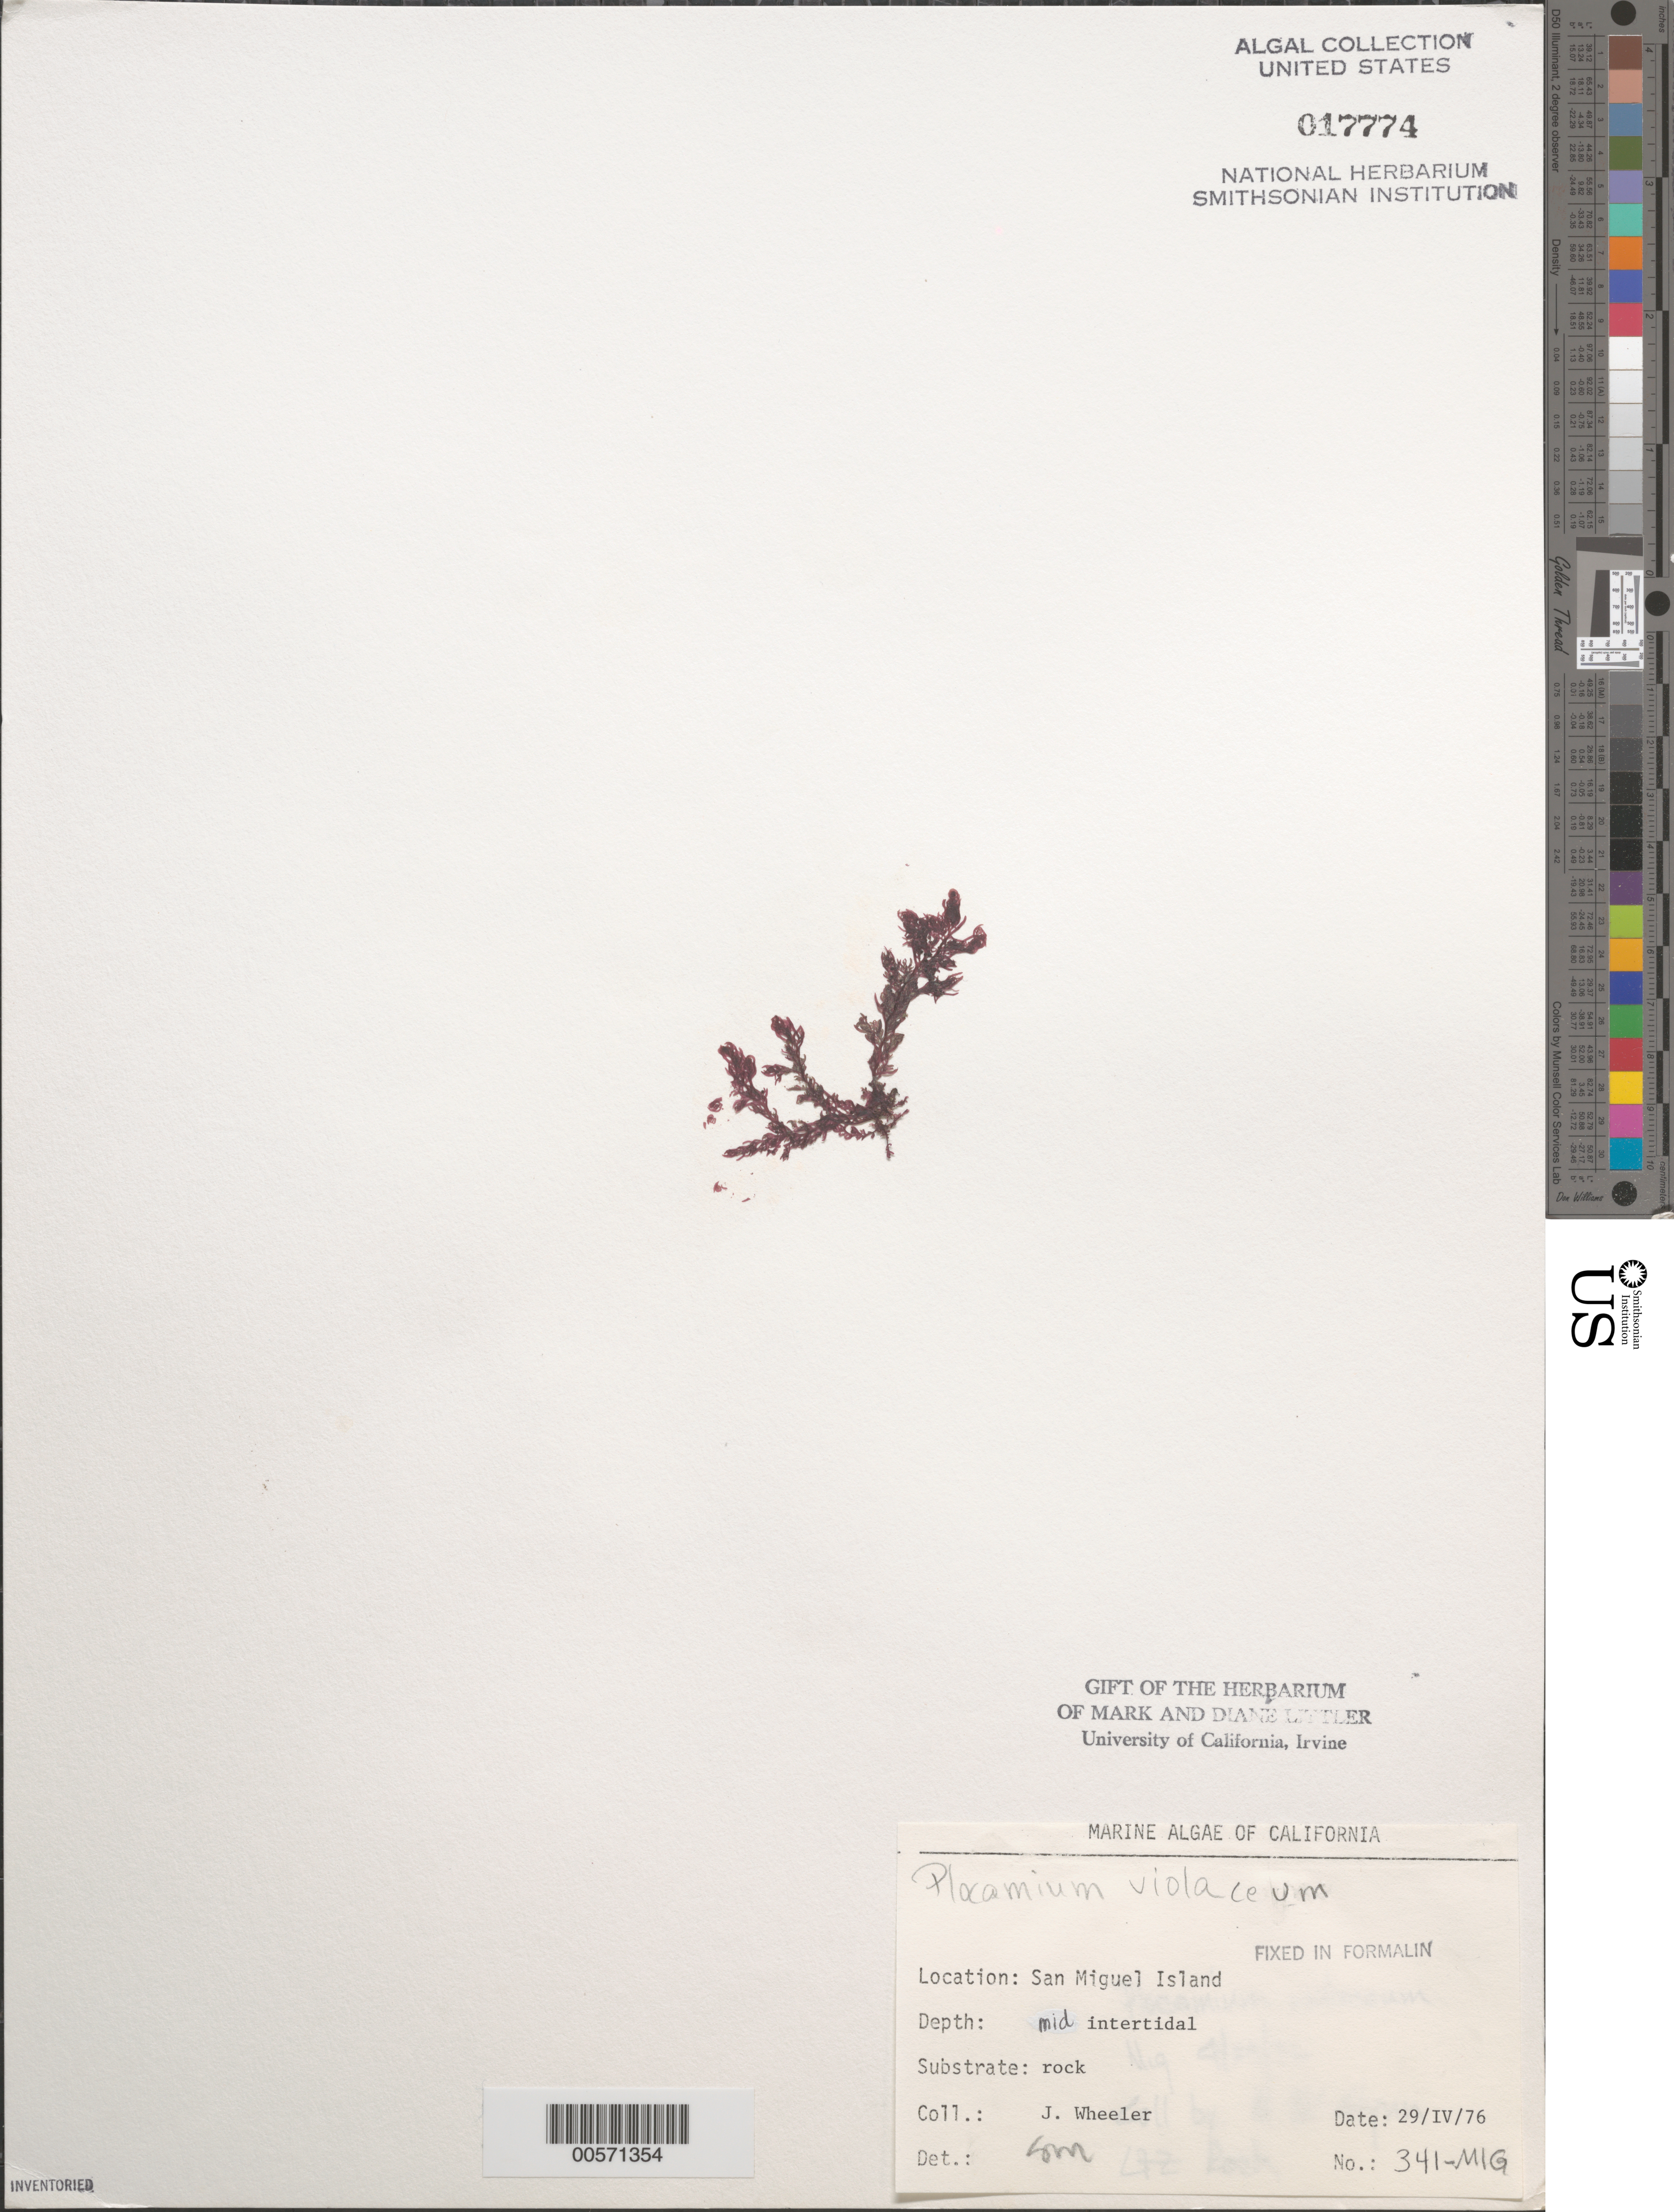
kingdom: Plantae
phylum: Rhodophyta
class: Florideophyceae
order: Plocamiales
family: Plocamiaceae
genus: Plocamium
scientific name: Plocamium violaceum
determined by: Murray, S. N.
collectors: J. L. Wheeler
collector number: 341-mig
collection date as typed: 29 Apr 1976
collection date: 1976-04-29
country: United States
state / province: California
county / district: Santa Barbara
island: San Miguel Island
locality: Cuyler Harbor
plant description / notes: BLM-SOCALBIGHT Rocky Intertidal Survey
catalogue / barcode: US 17774